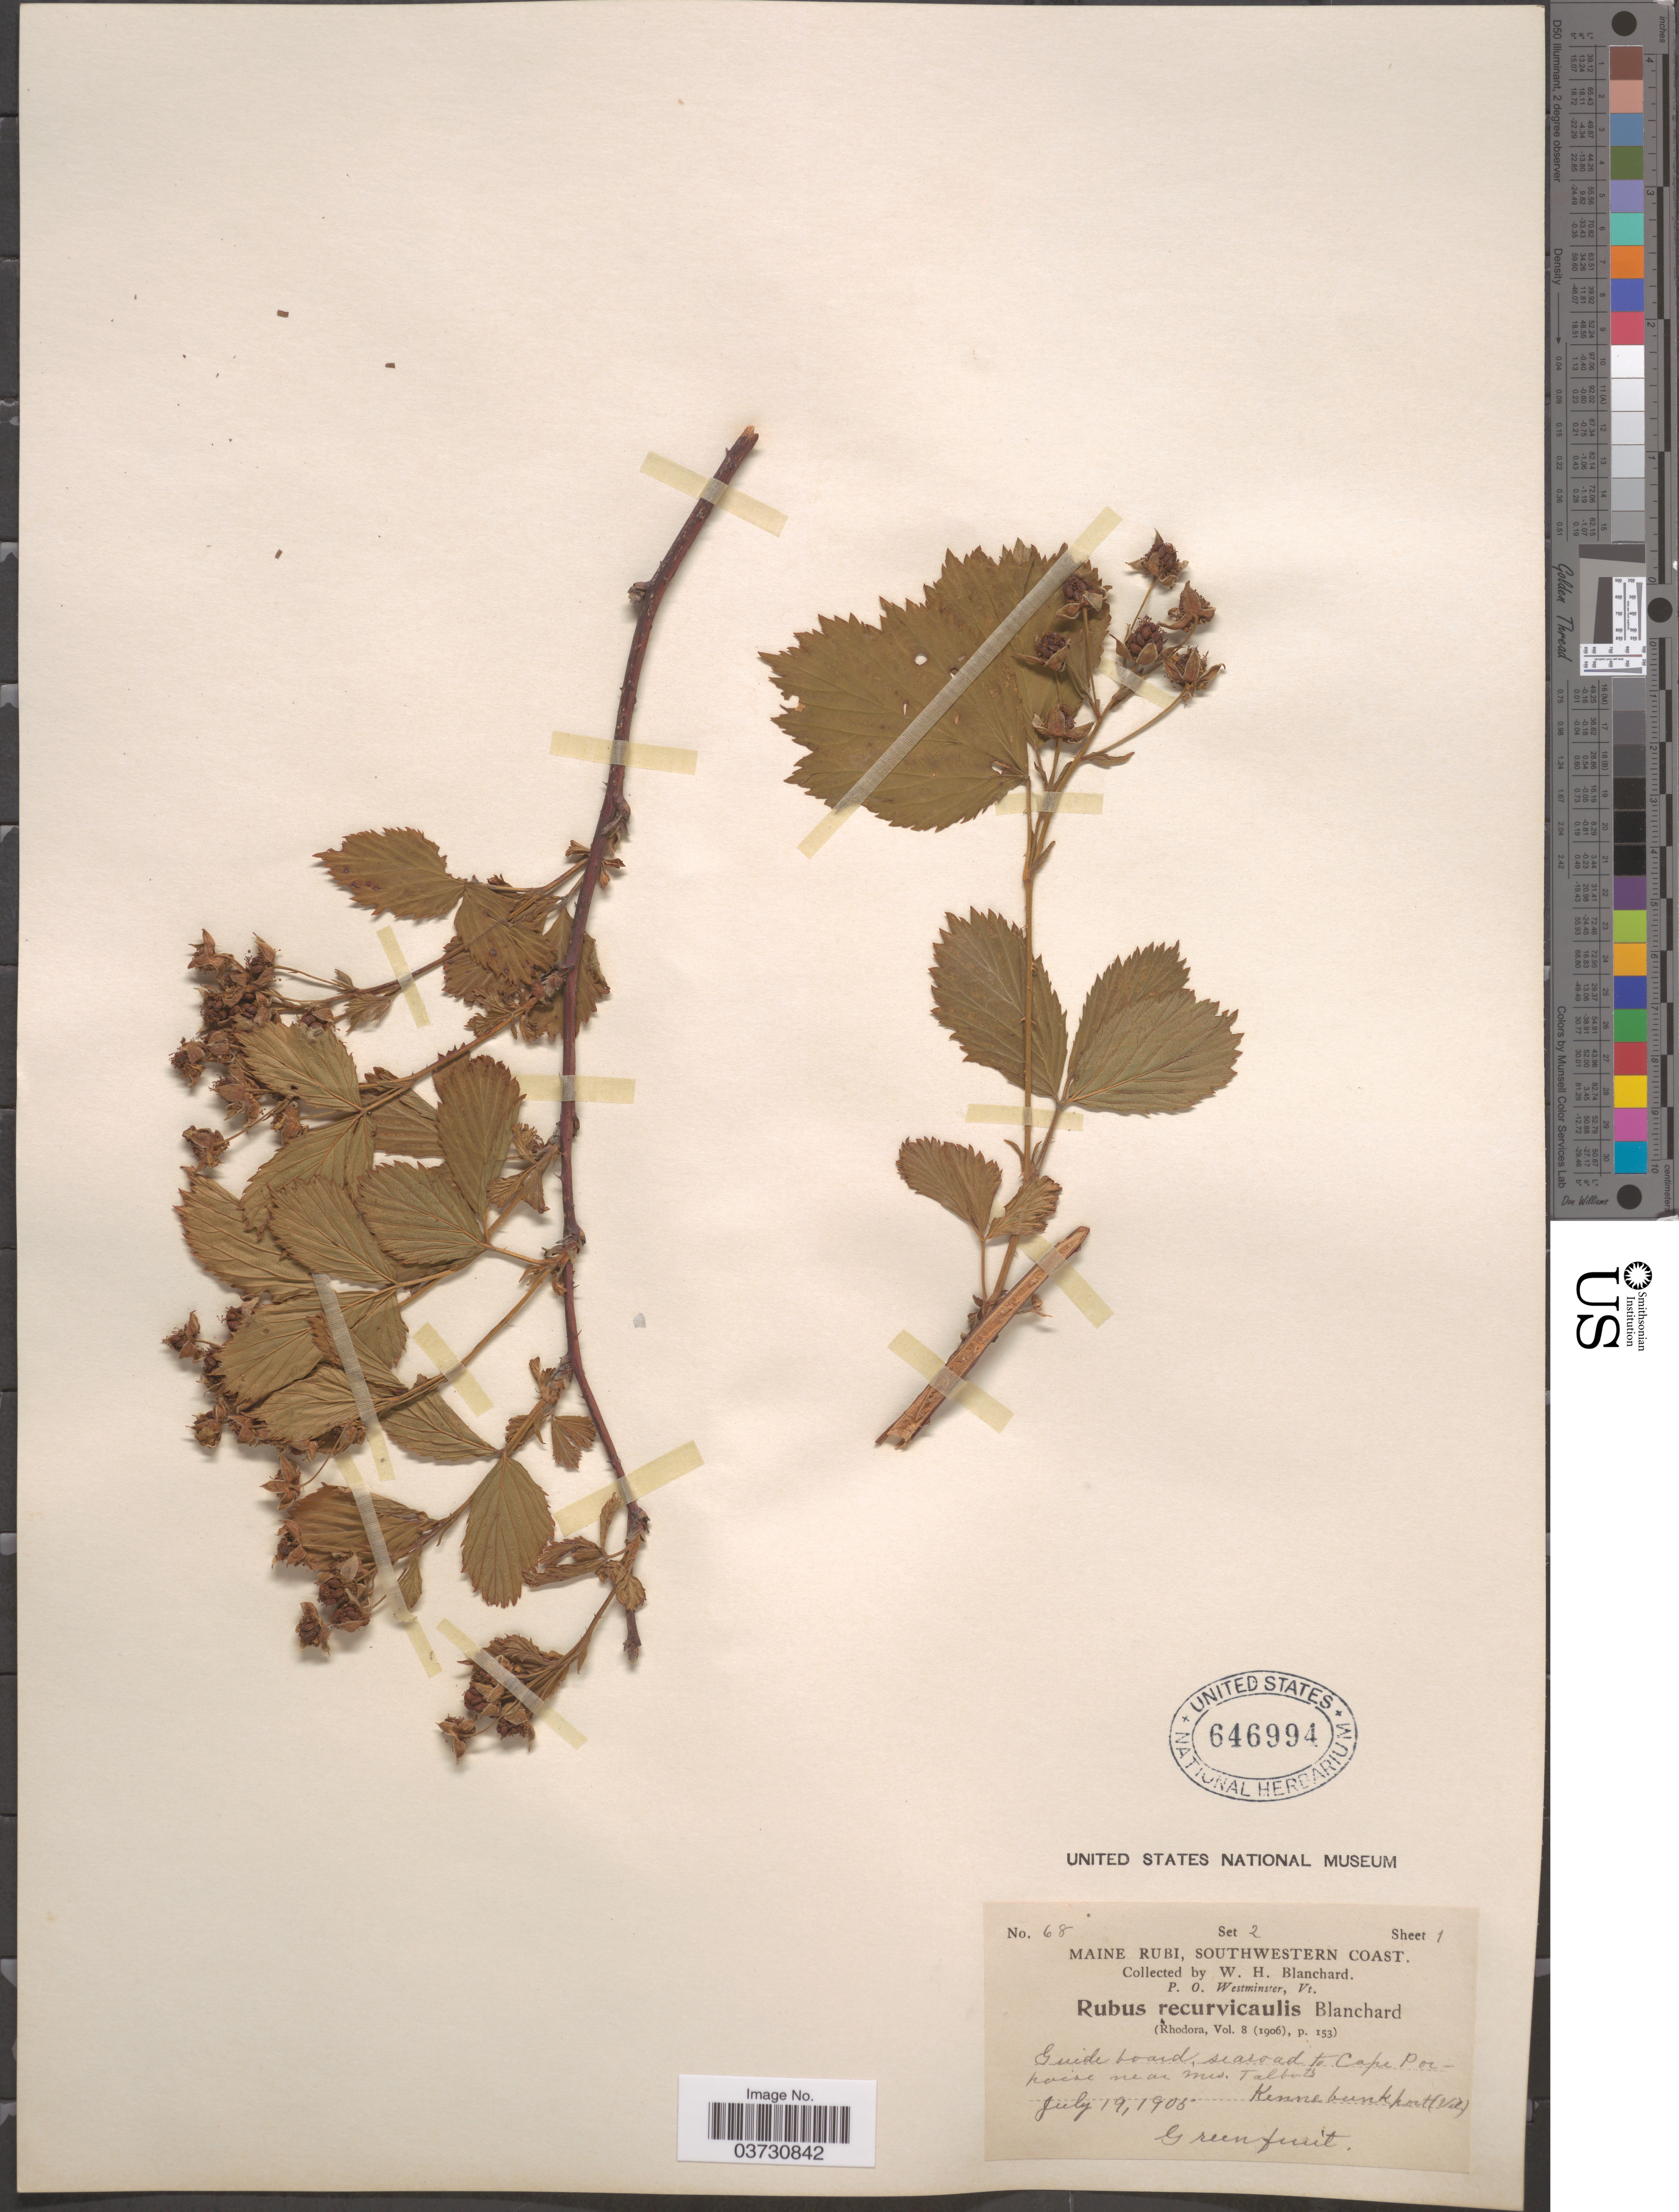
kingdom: Plantae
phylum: Tracheophyta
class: Magnoliopsida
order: Rosales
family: Rosaceae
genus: Rubus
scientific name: Rubus pergratus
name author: Blanch.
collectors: W. H. Blanchard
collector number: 68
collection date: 1905-07-19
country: United States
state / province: Maine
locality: Southwestern Coast. Guide board, searoad to Cape Porpoise near Mrs. Talbots. Kennebunk port (Vil.).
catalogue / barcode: US 646994